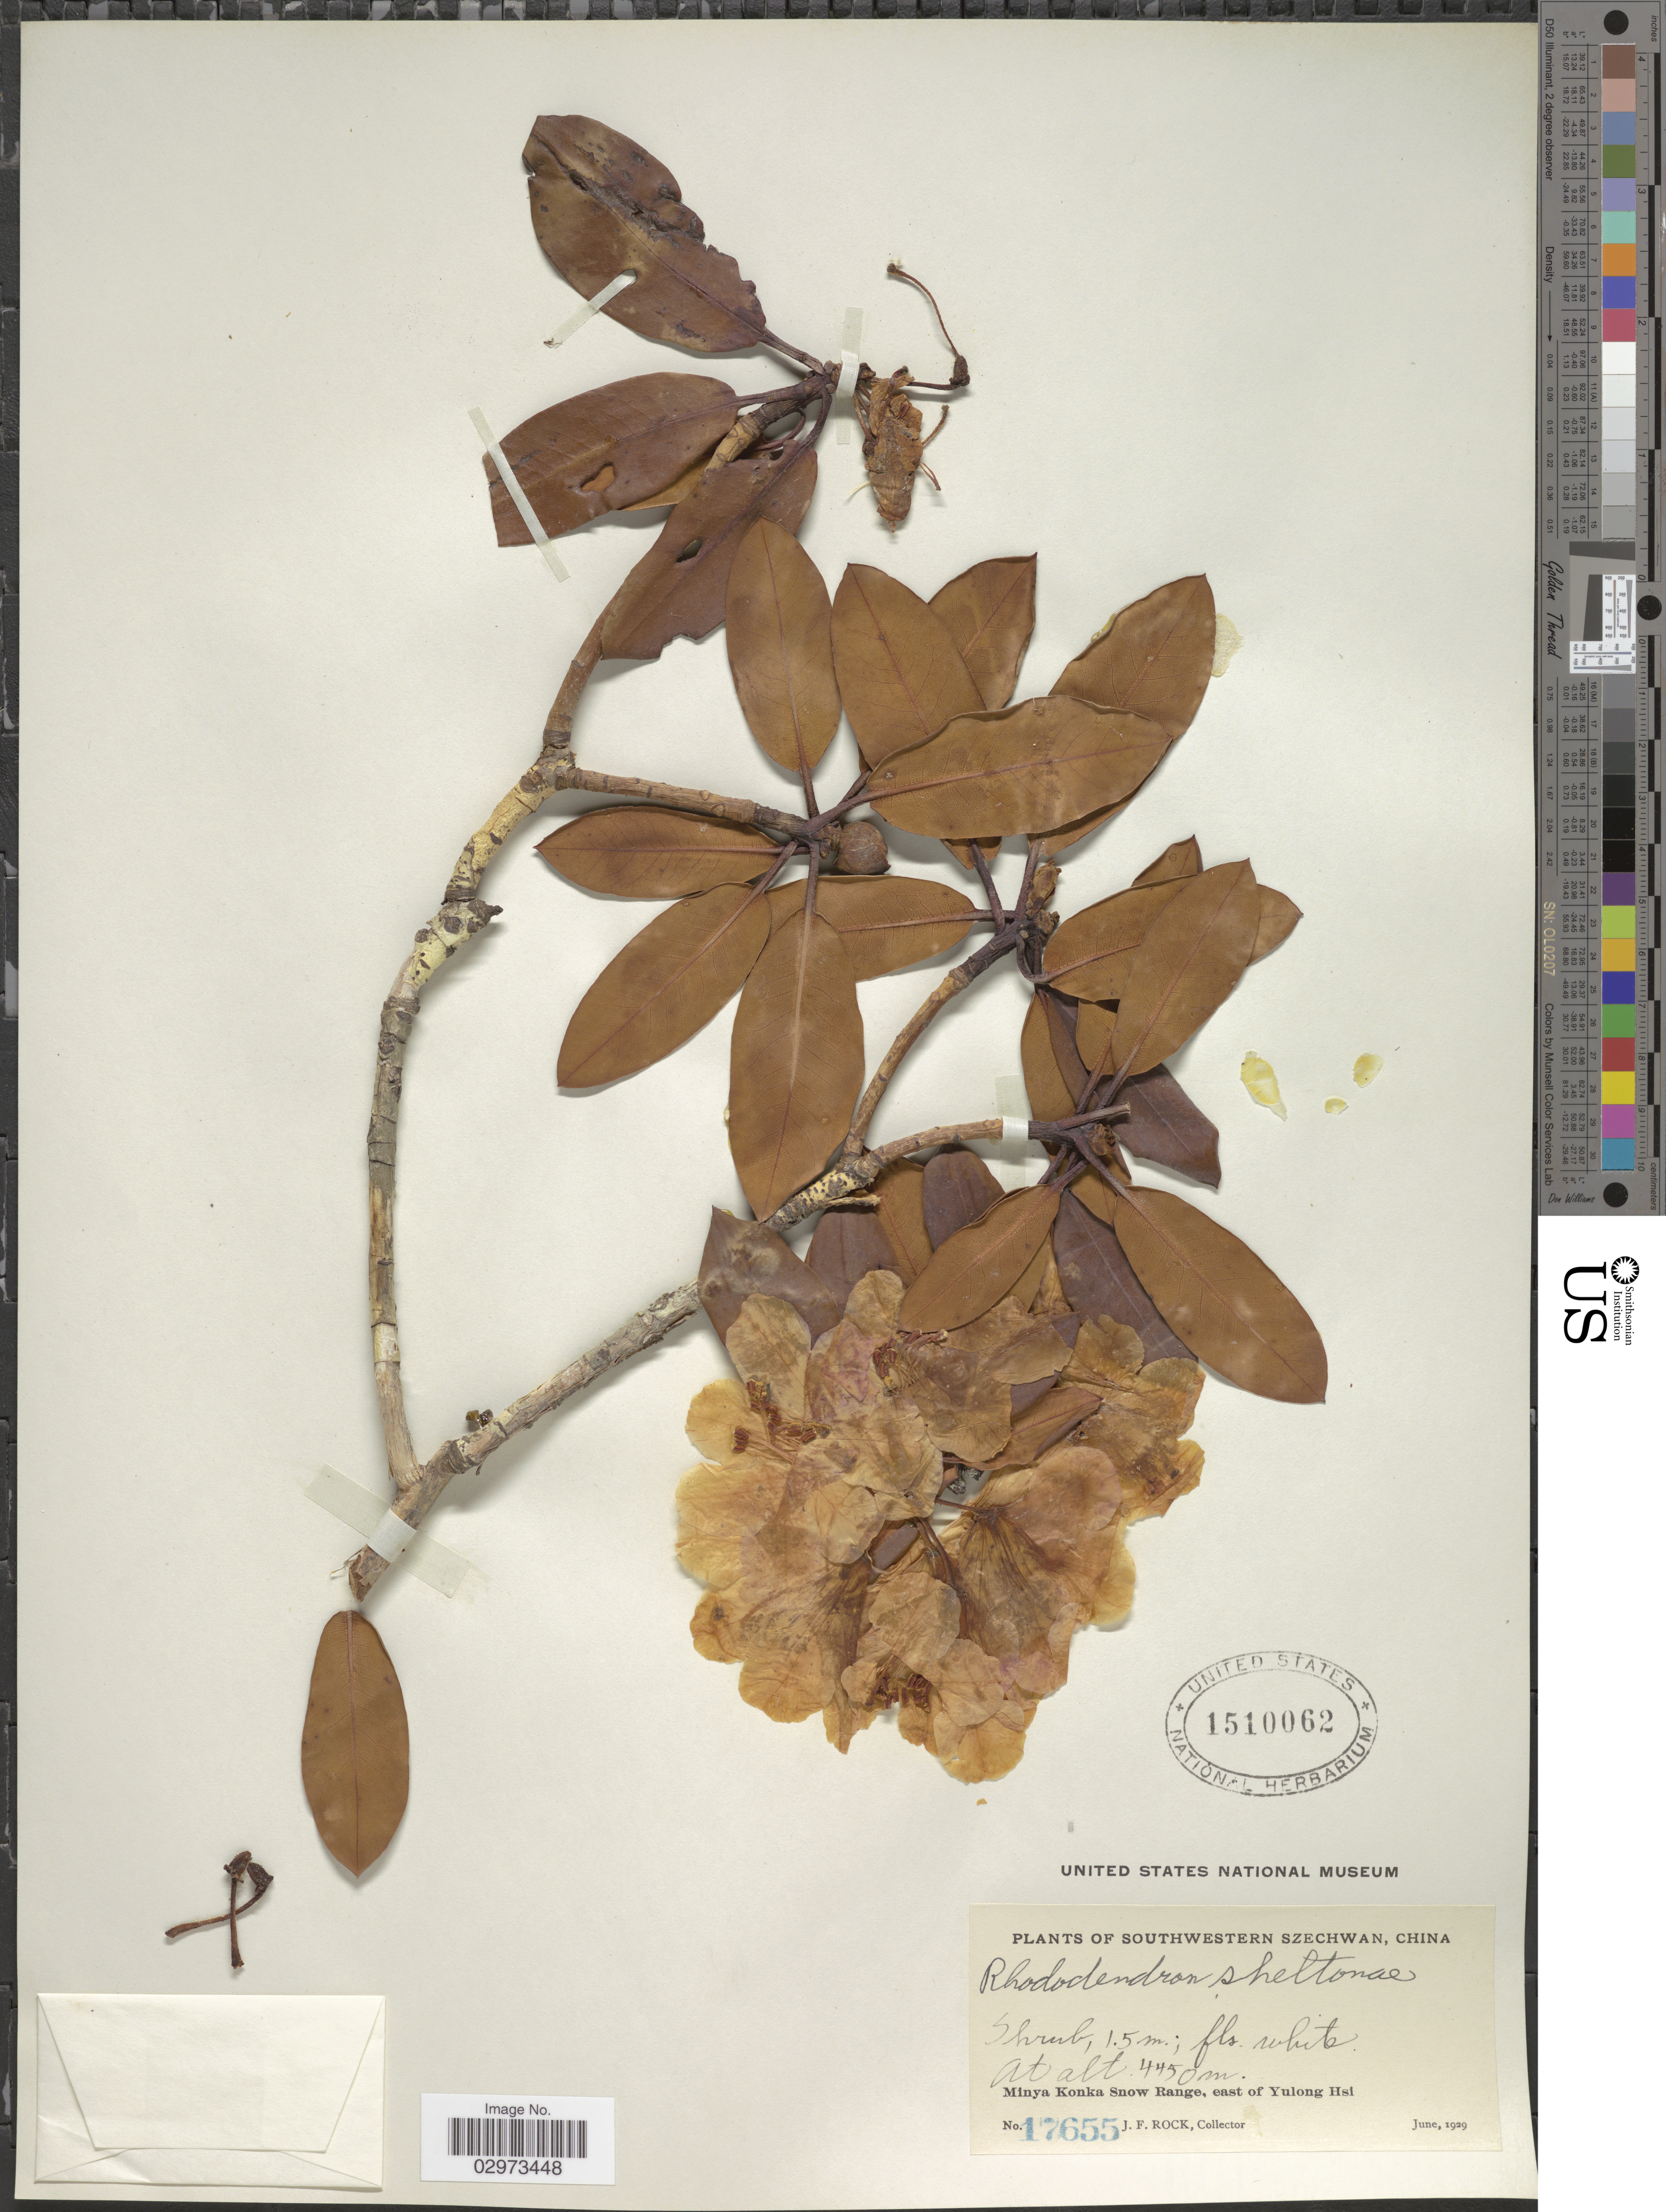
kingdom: Plantae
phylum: Tracheophyta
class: Magnoliopsida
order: Ericales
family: Ericaceae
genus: Rhododendron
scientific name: Rhododendron sheltoniae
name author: Hemsl. & E.H. Wilson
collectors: J. Rock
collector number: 17655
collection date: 1929-06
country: China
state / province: Sichuan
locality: Southwestern Szechwan. Minya Konka Snow Range, east of Yulong Hsi.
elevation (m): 4450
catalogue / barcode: US 1510062